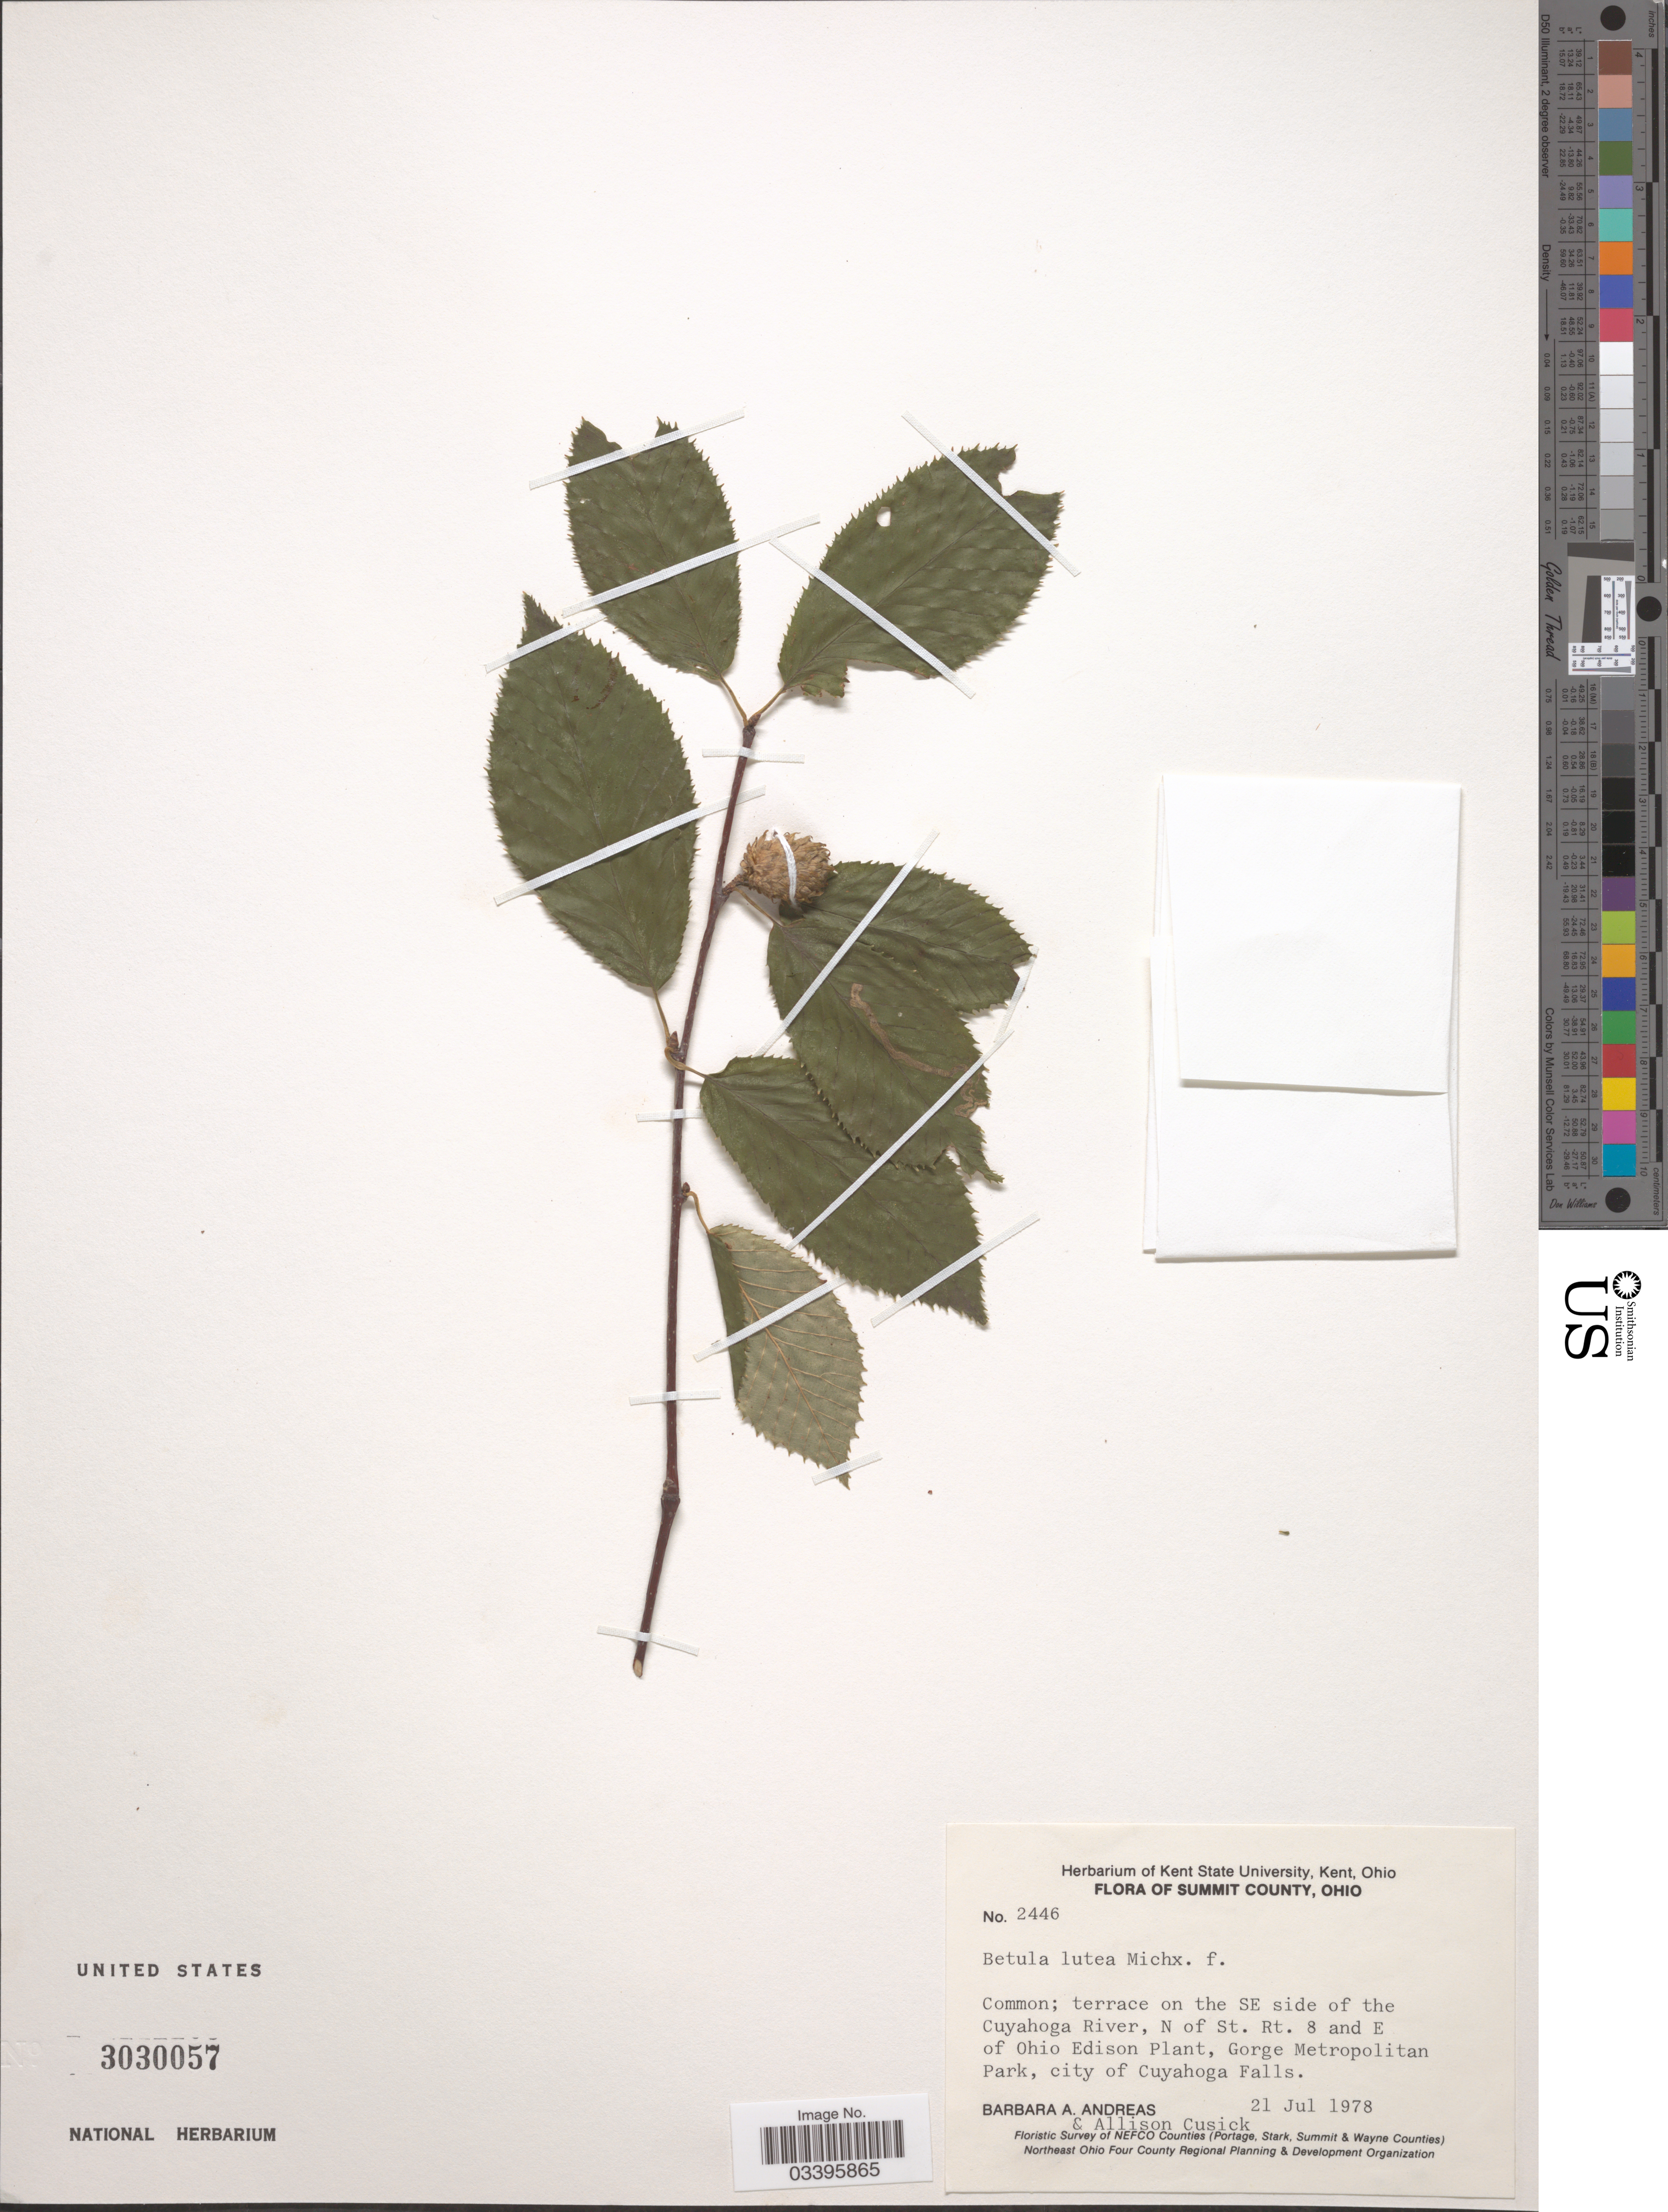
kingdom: Plantae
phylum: Tracheophyta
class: Magnoliopsida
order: Fagales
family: Betulaceae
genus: Betula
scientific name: Betula lutea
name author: F. Michx.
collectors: B. A. Andreas & A. Cusick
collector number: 2446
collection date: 1978-07-21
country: United States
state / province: Ohio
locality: Summit County. Terrace on the SE side of the Cuyahoga River, N of St. Rt. 8 and E of Ohio Edison Plant, Gorge Metropolitan Park, city of Cuyahoga Falls.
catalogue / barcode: US 3030057